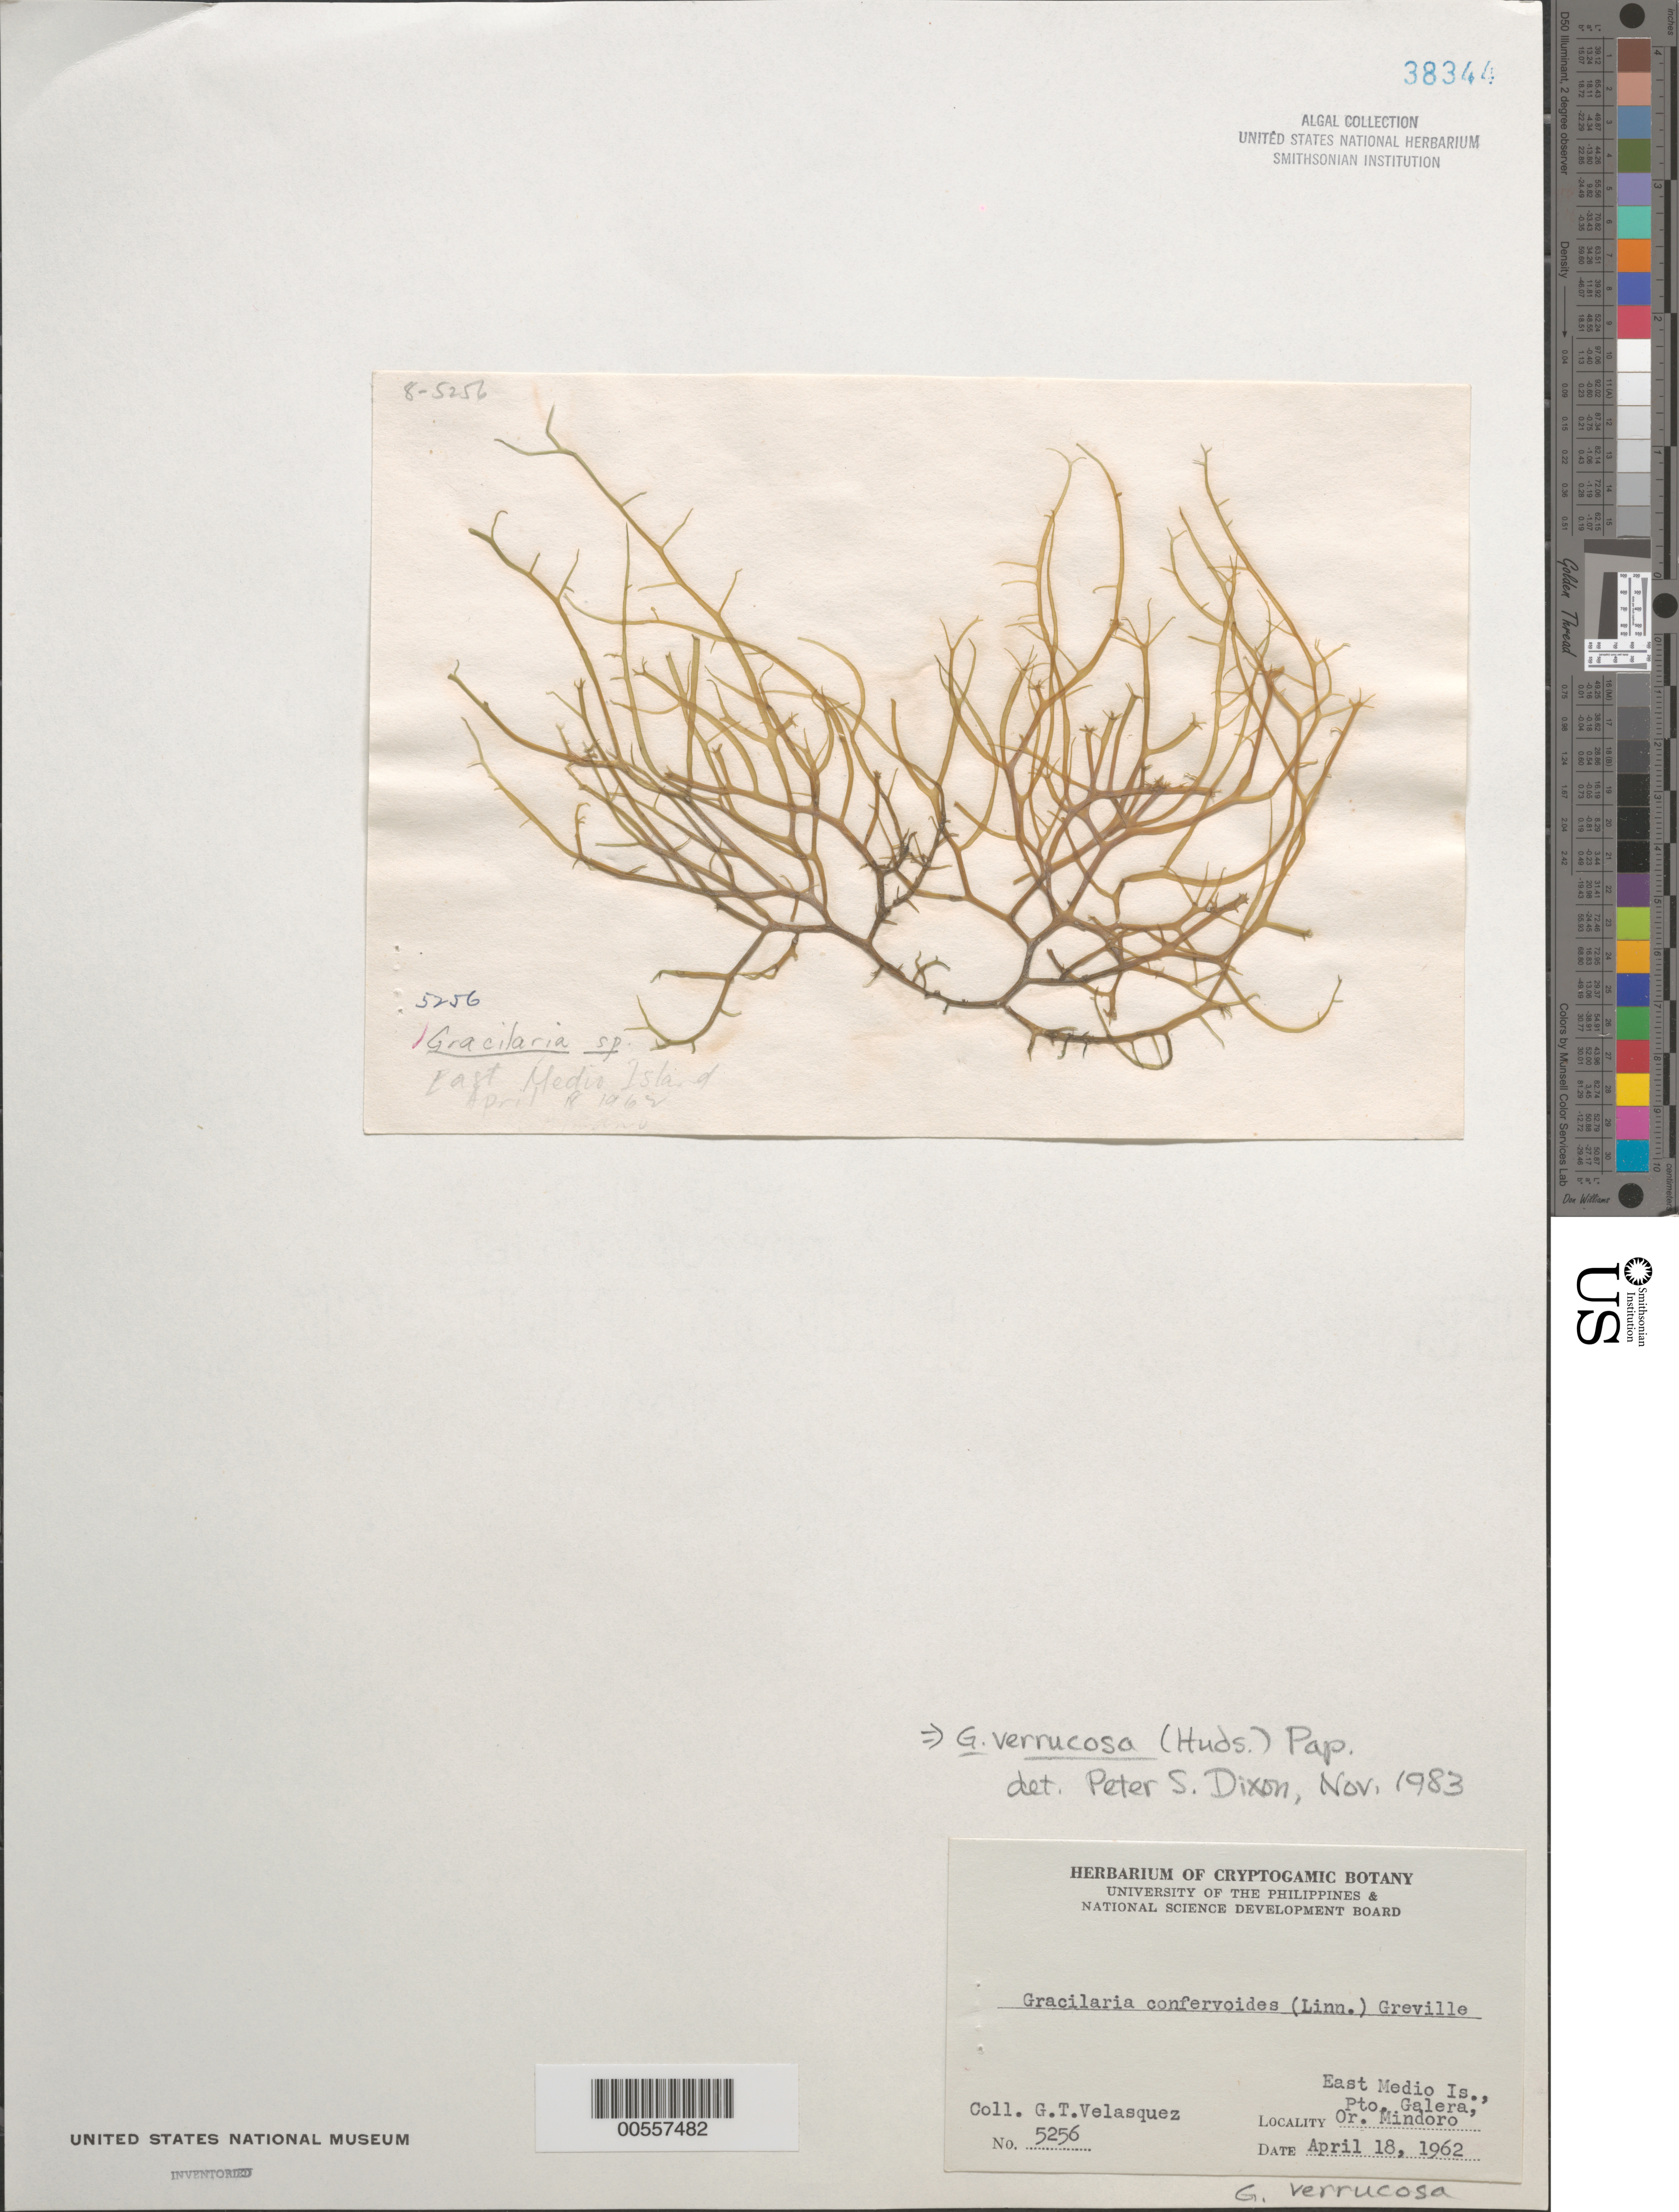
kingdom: Plantae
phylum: Rhodophyta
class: Florideophyceae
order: Gracilariales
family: Gracilariaceae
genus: Gracilariopsis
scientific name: Gracilariopsis longissima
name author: (S.G. Gmel.) Steentoft et al.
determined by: Algae name updating Project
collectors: G. Velasquez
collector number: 5256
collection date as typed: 18 Apr 1962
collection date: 1962-04-18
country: Philippines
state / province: Mimaropa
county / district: Mindoro Oriental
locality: East medio island, puerto galera, oriental mindoro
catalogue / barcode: US 38344